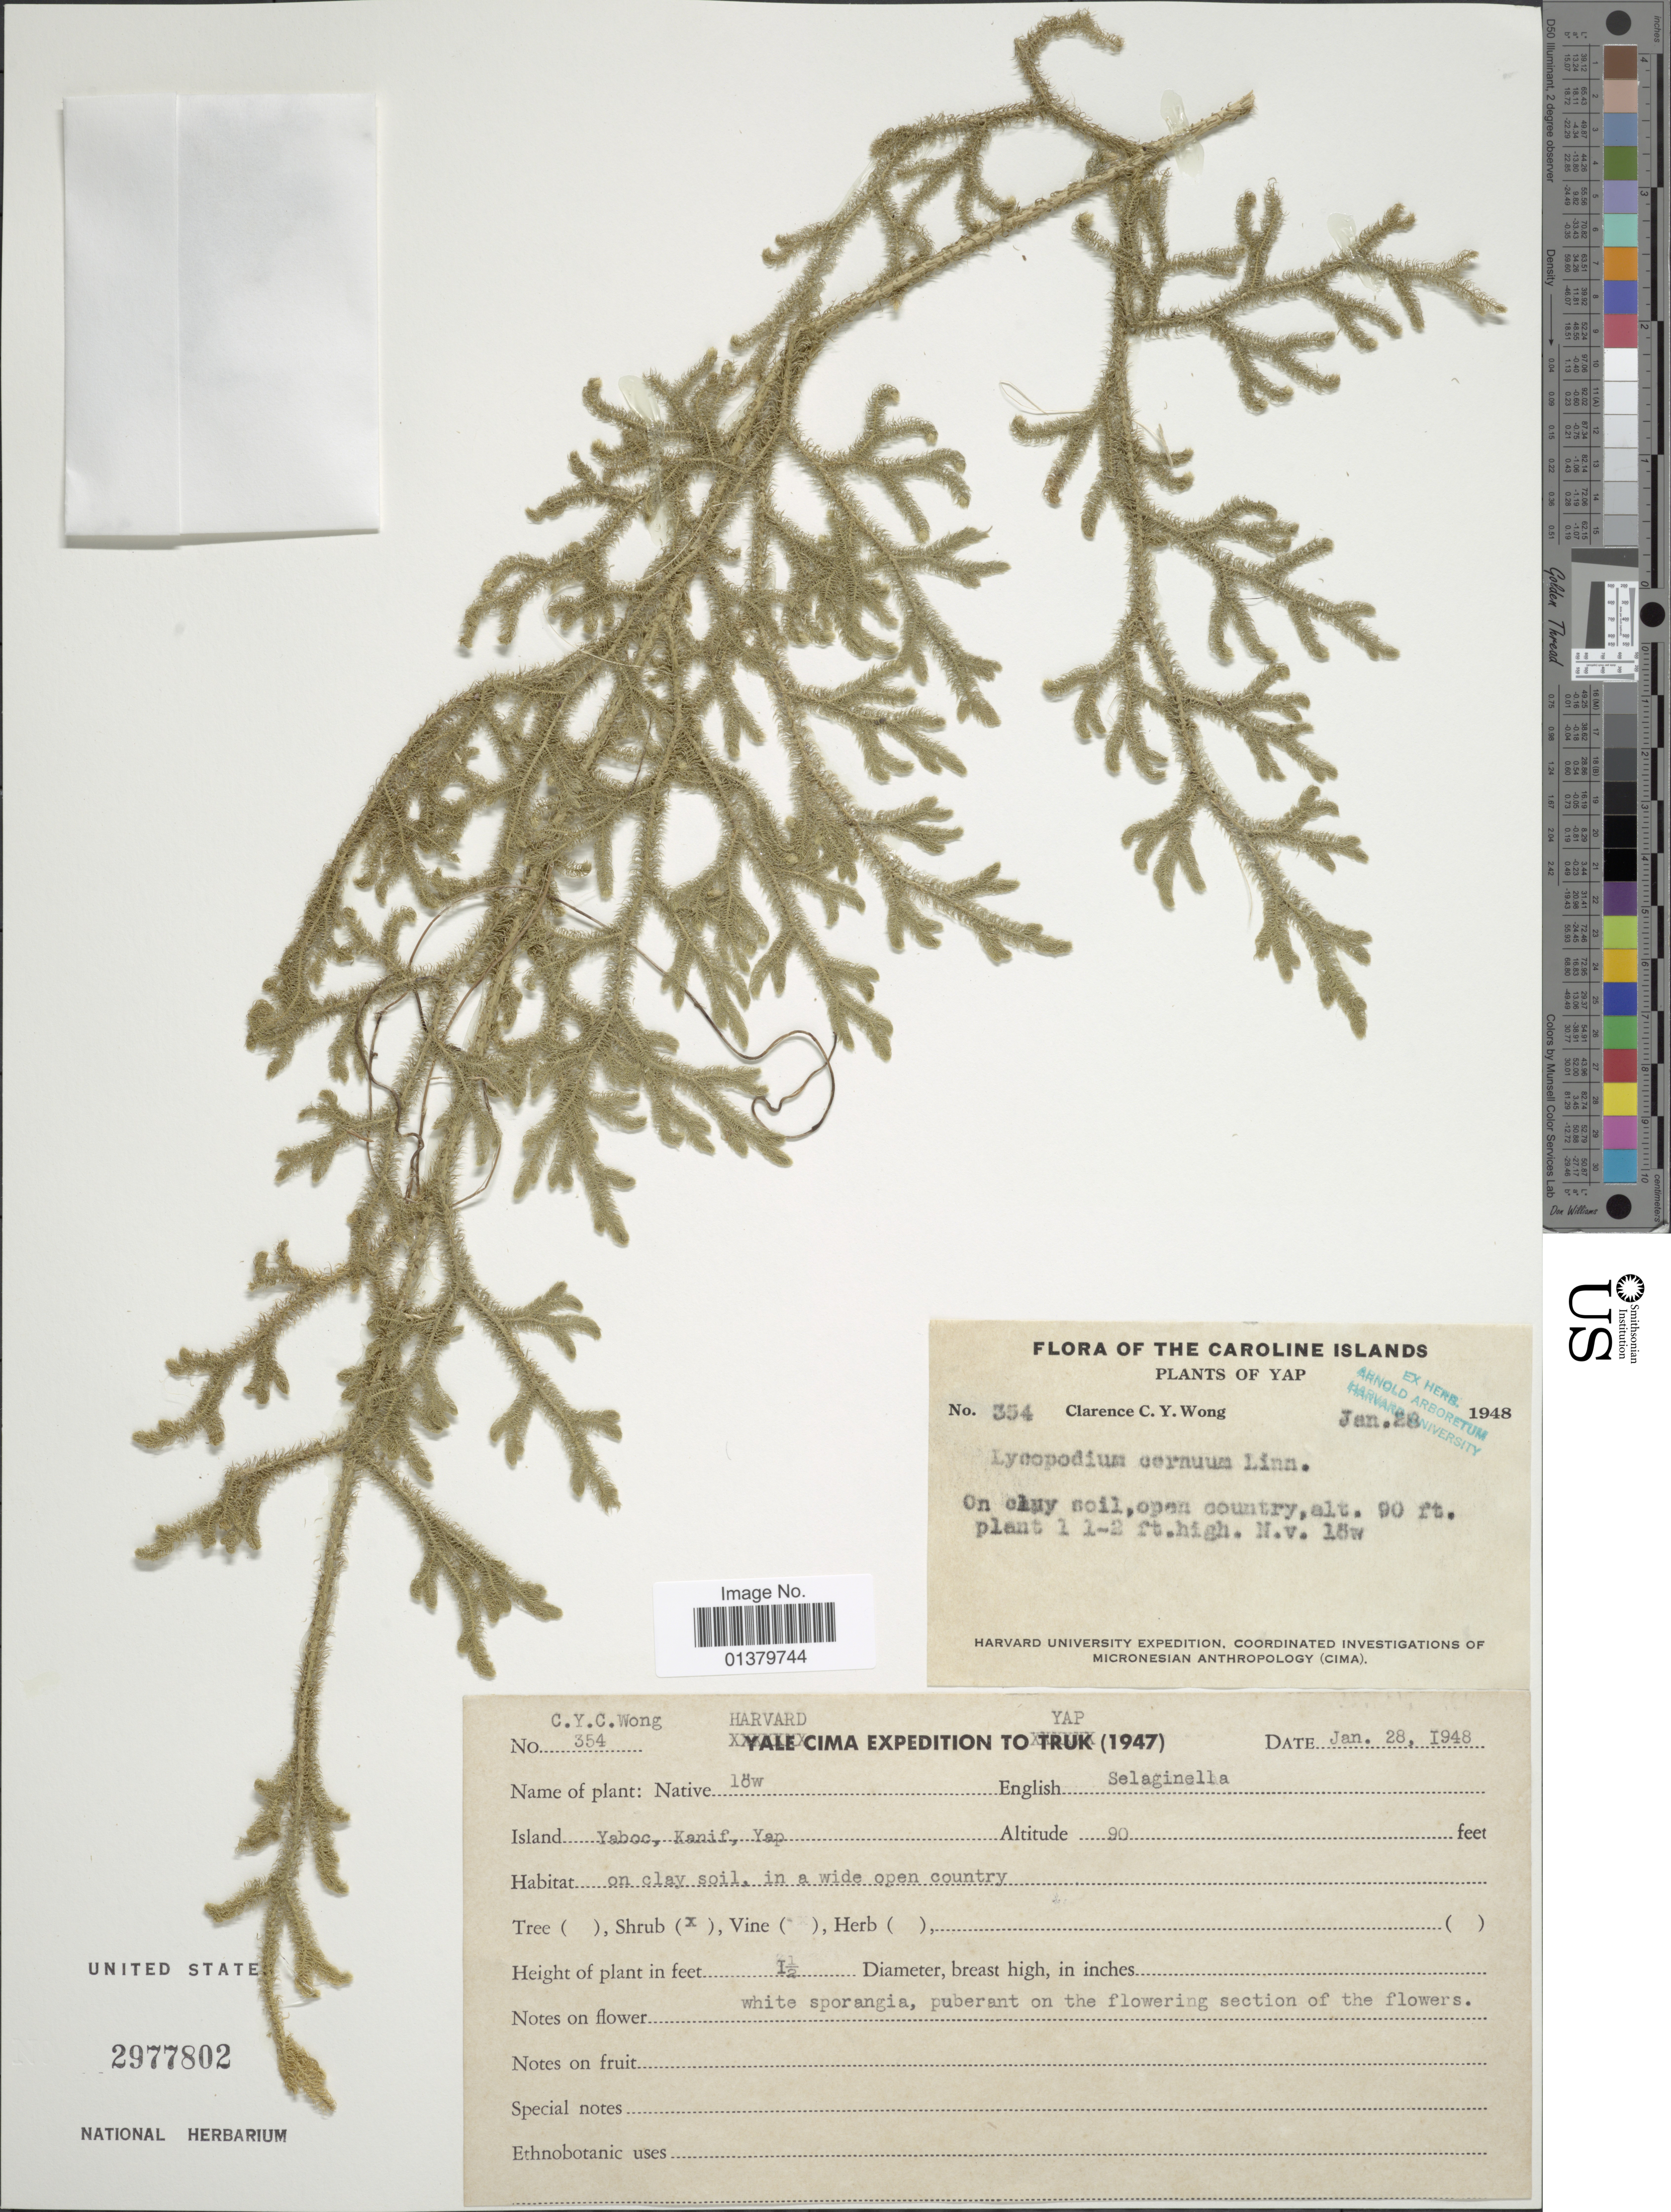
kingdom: Plantae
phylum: Tracheophyta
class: Lycopodiopsida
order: Lycopodiales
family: Lycopodiaceae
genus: Palhinhaea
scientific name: Palhinhaea cernua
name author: (L.) Vasc. & Franco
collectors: C. Y. C. Wong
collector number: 354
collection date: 1948-01-28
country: Micronesia, Federated States of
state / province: Yap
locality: The Caroline Islands, Yaboo, kanif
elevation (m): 27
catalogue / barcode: US 2977802